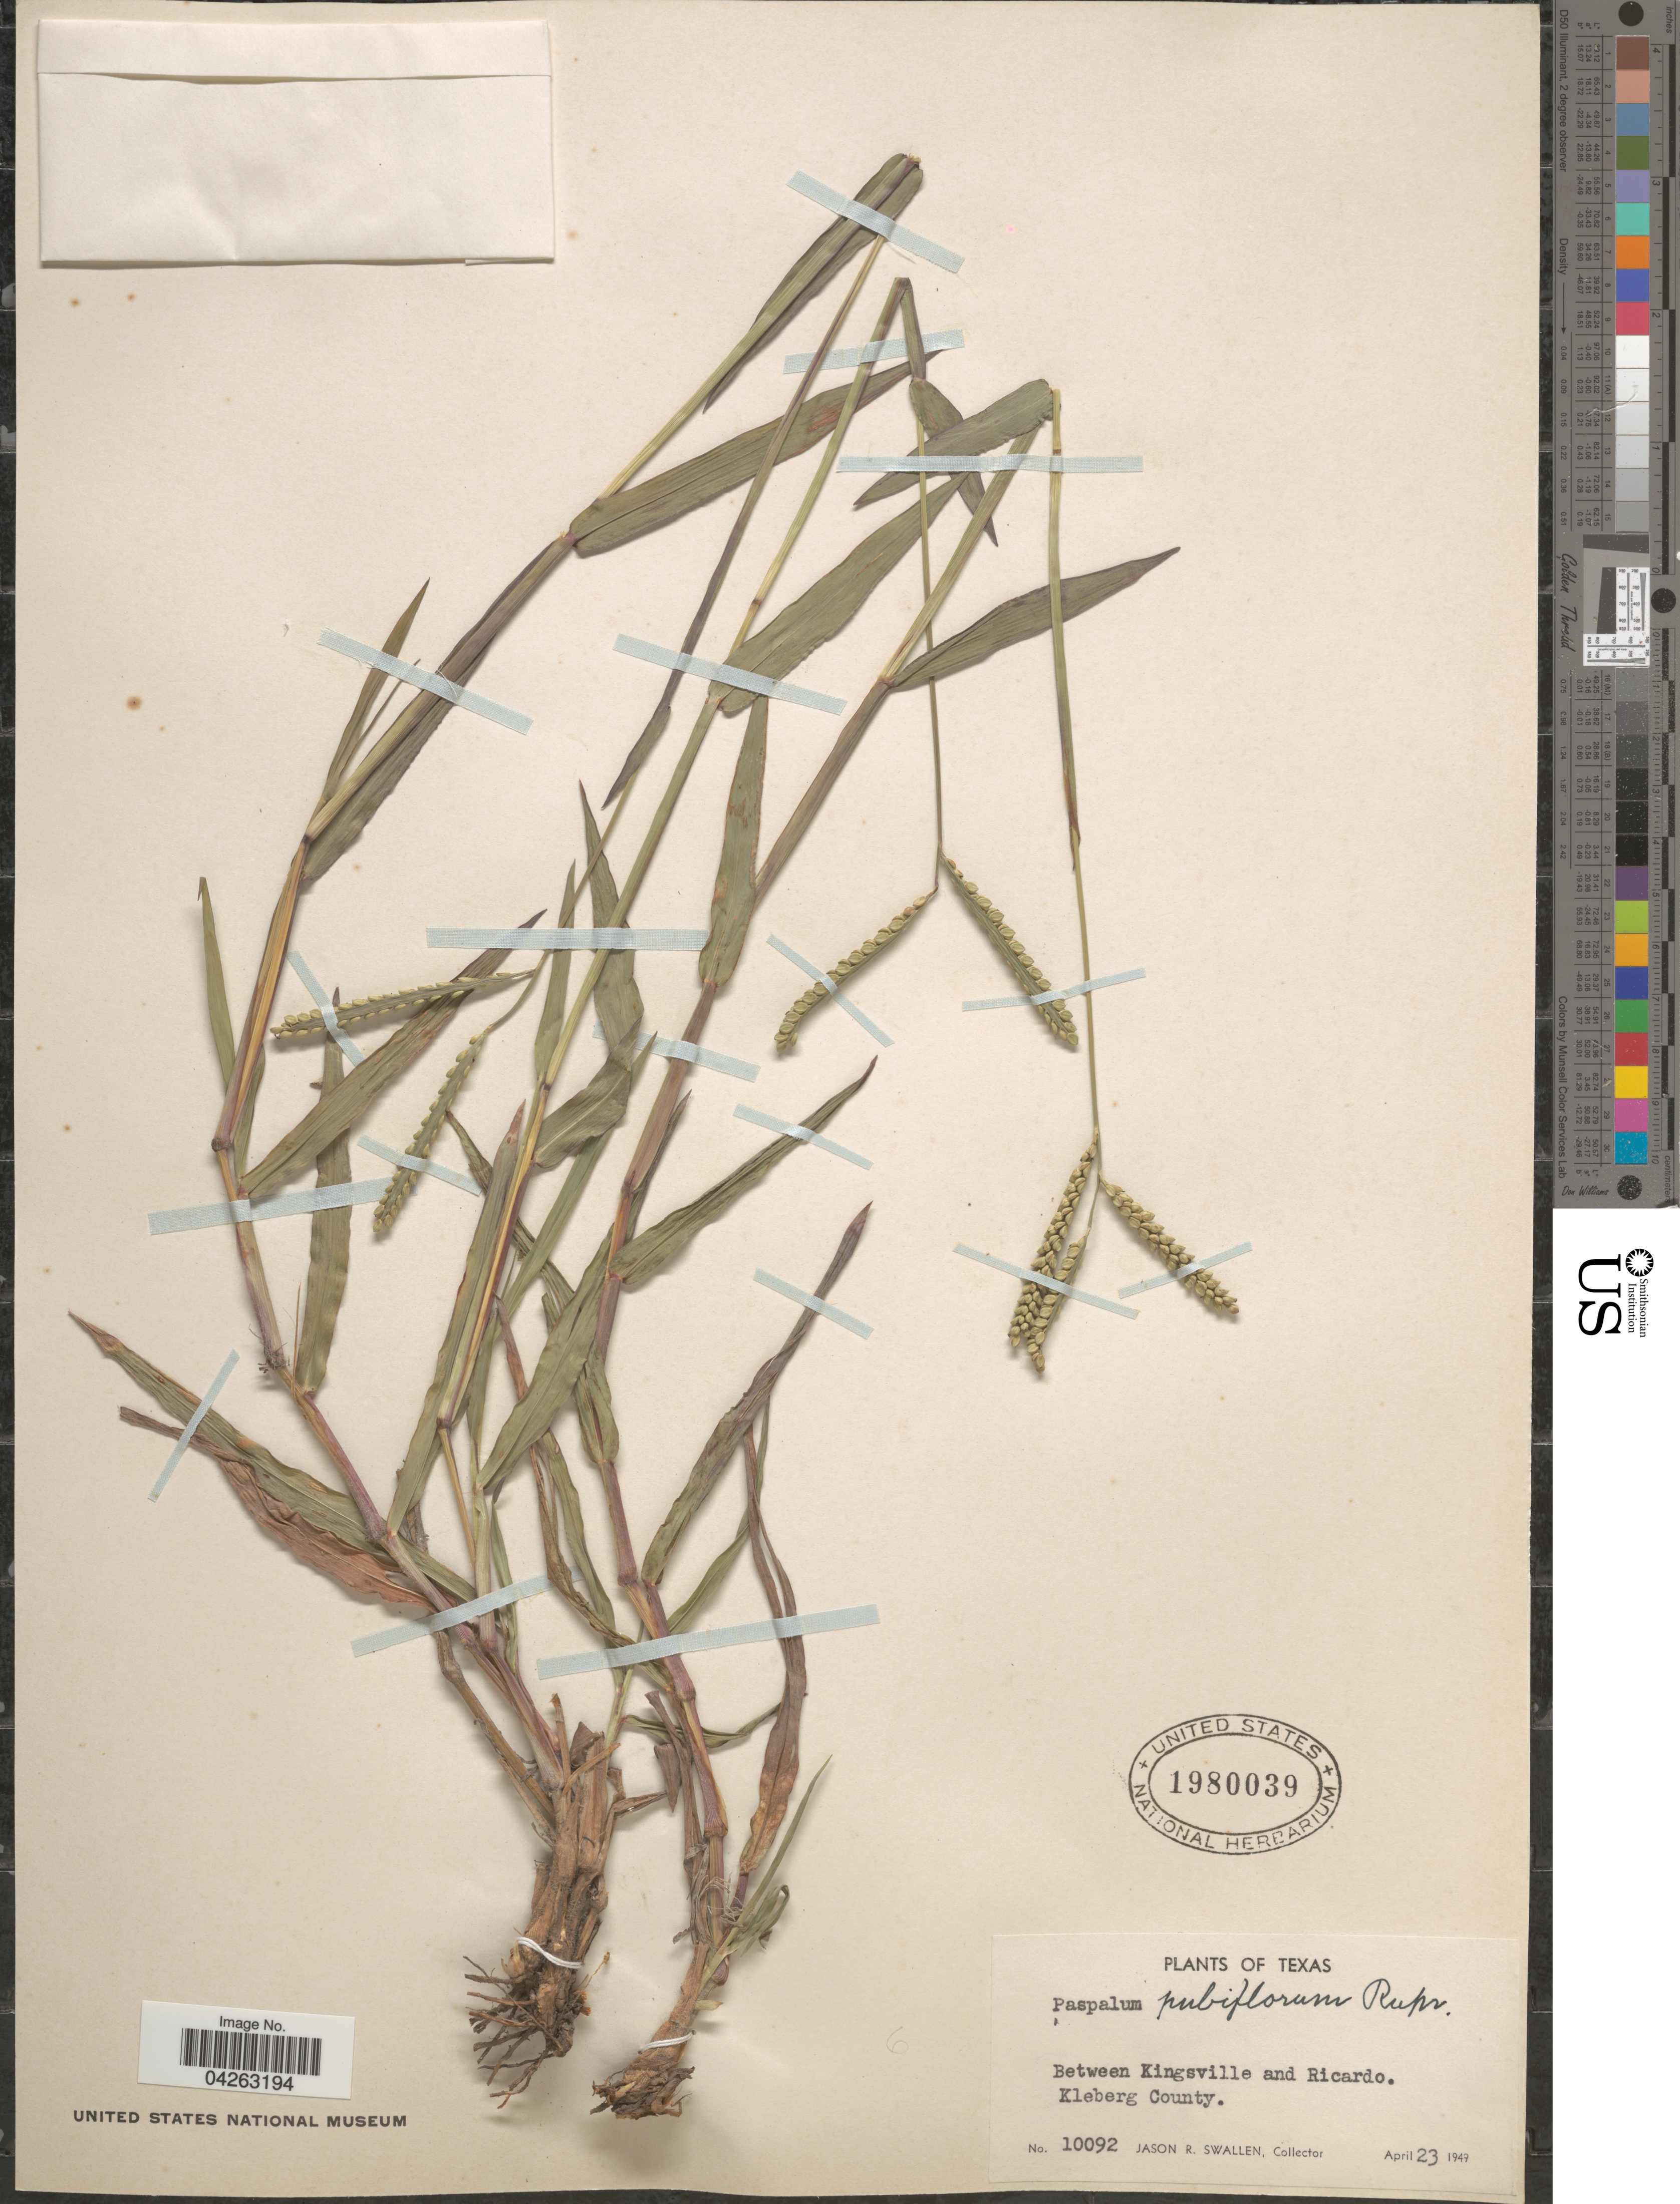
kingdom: Plantae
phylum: Tracheophyta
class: Liliopsida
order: Poales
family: Poaceae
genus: Paspalum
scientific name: Paspalum pubiflorum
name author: Rupr. ex E. Fourn.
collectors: J. R. Swallen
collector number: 10092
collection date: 1949-04-23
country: United States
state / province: Texas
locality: Between Kingsville and Ricardo. Kleberg County.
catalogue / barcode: US 1980039